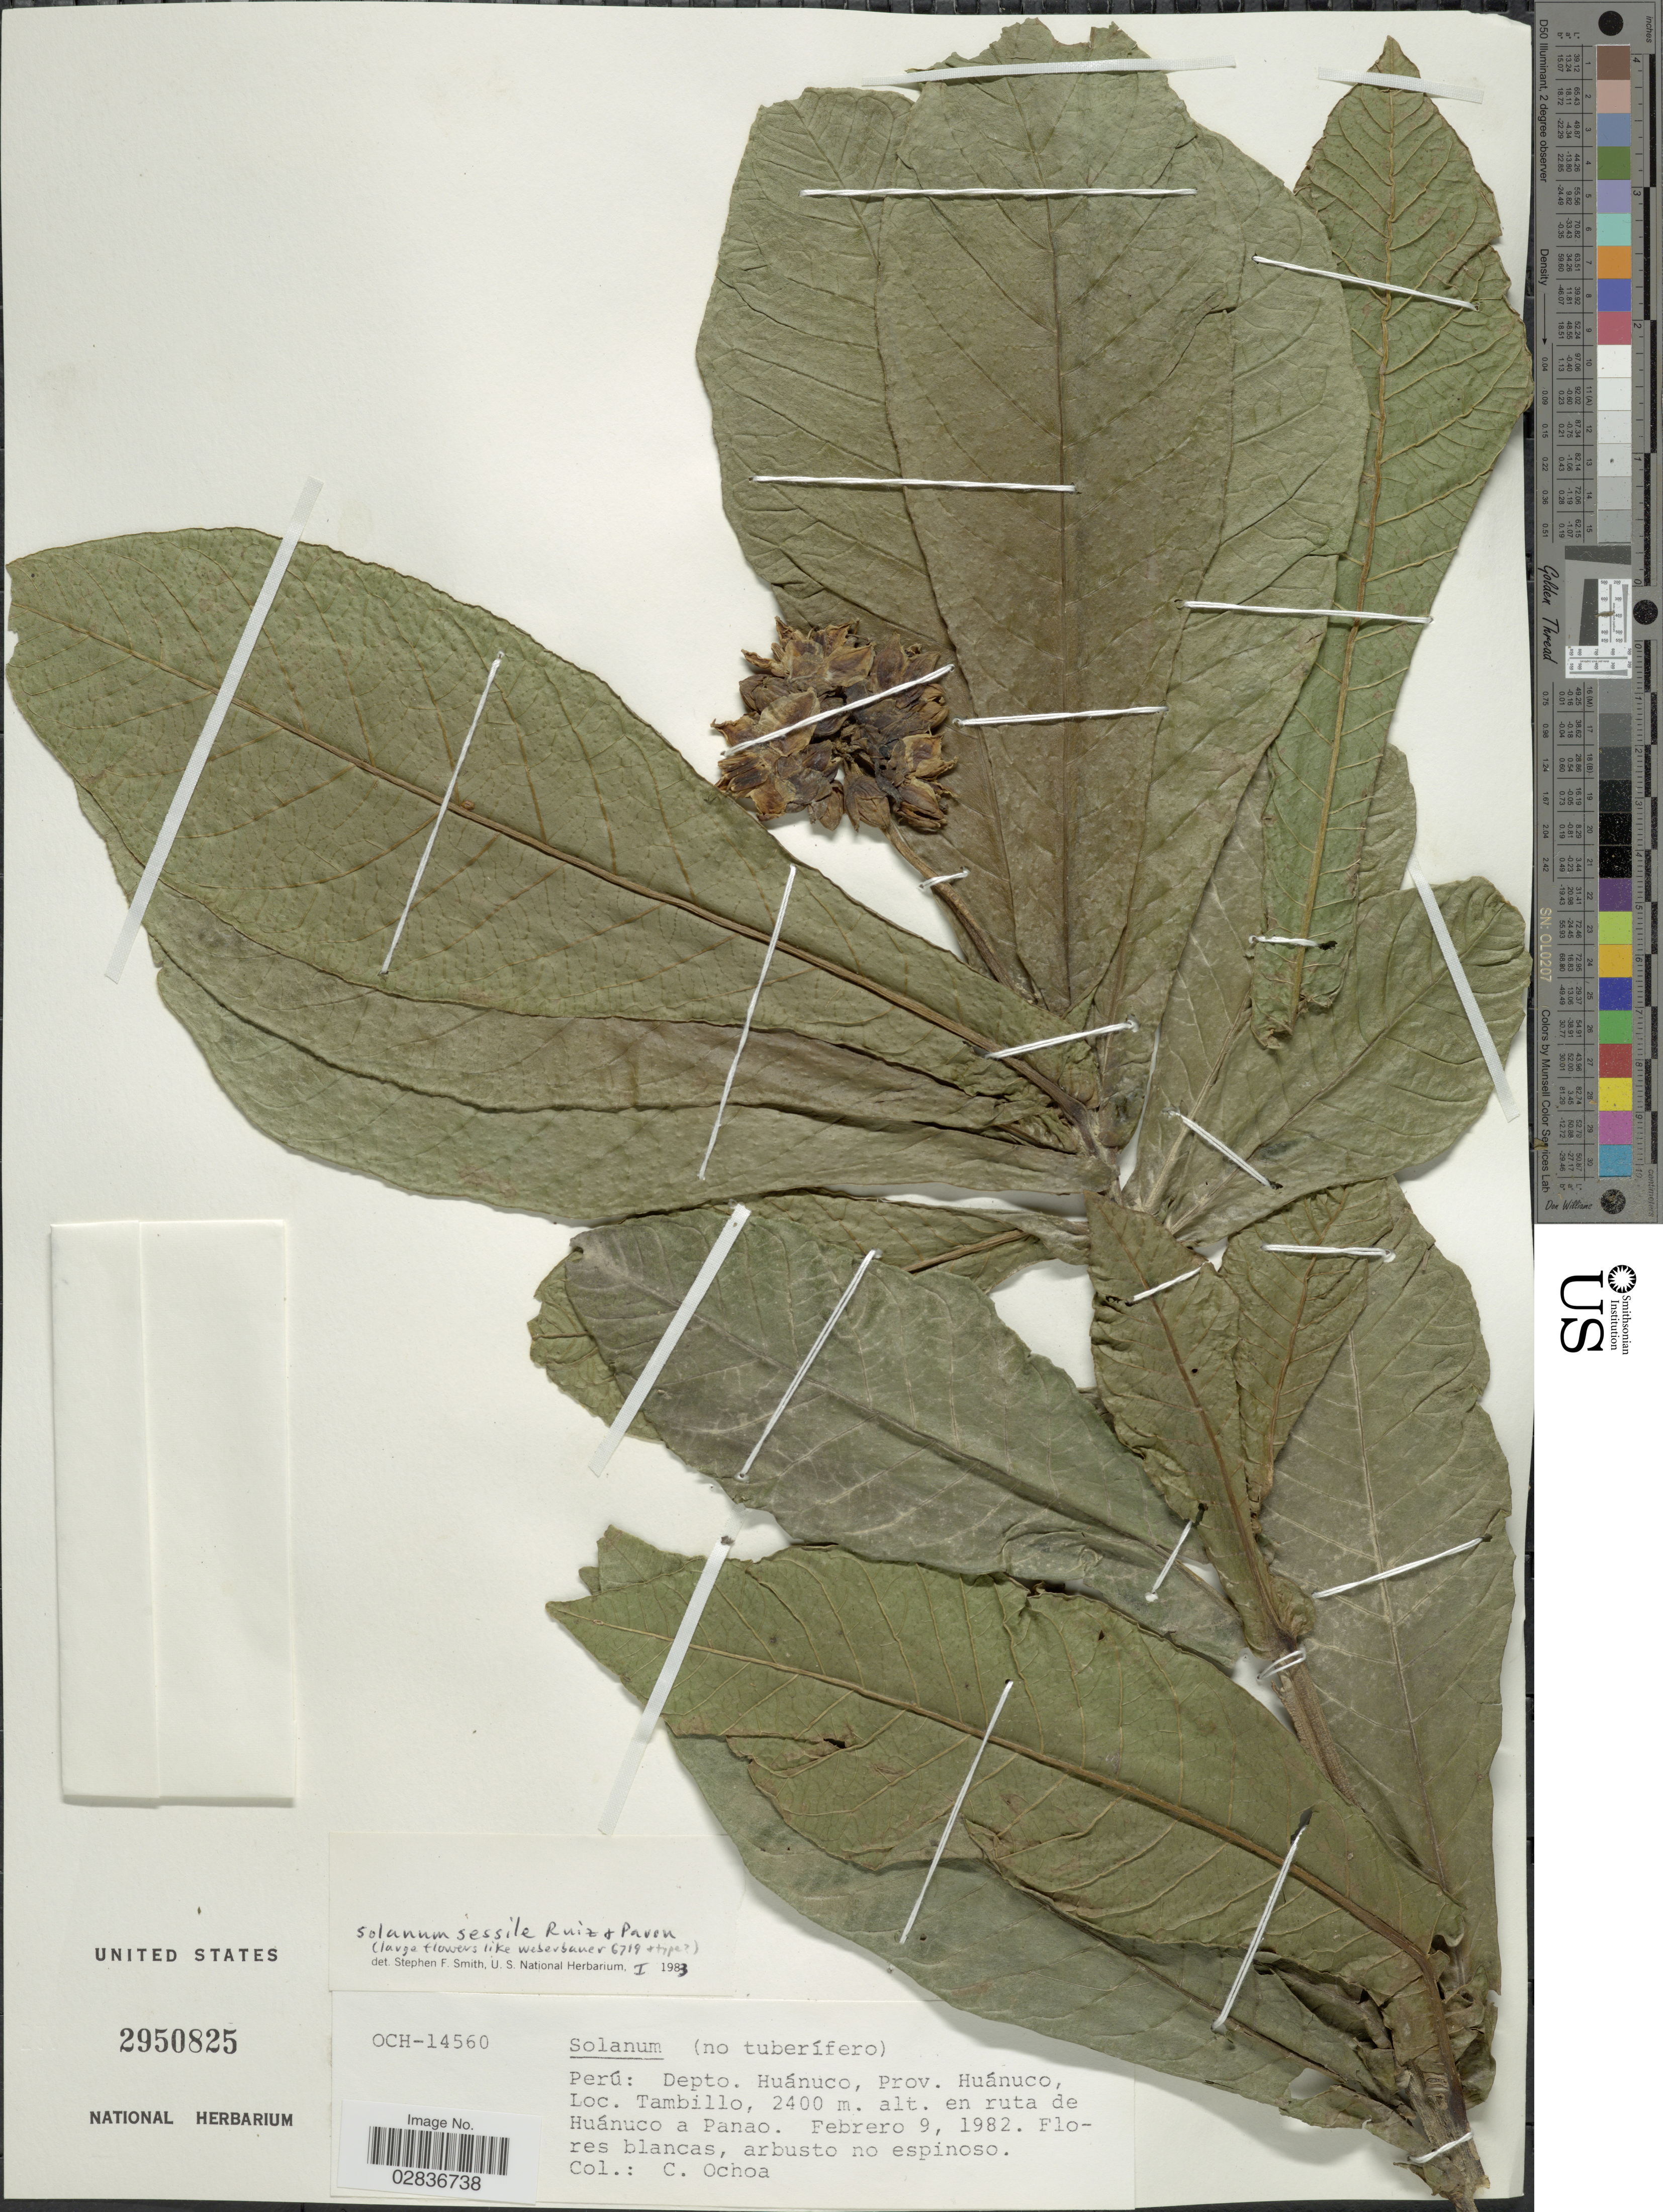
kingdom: Plantae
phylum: Tracheophyta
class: Magnoliopsida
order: Solanales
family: Solanaceae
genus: Solanum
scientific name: Solanum sessile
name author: Ruiz & Pav.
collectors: C. Ochoa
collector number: OCH-14560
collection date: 1982-02-09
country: Peru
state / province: Huánuco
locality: Depto. Huánuco, Prov. Huánuco. Tambillo, en ruta de Huánuco a Panao.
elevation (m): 2400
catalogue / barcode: US 2950825